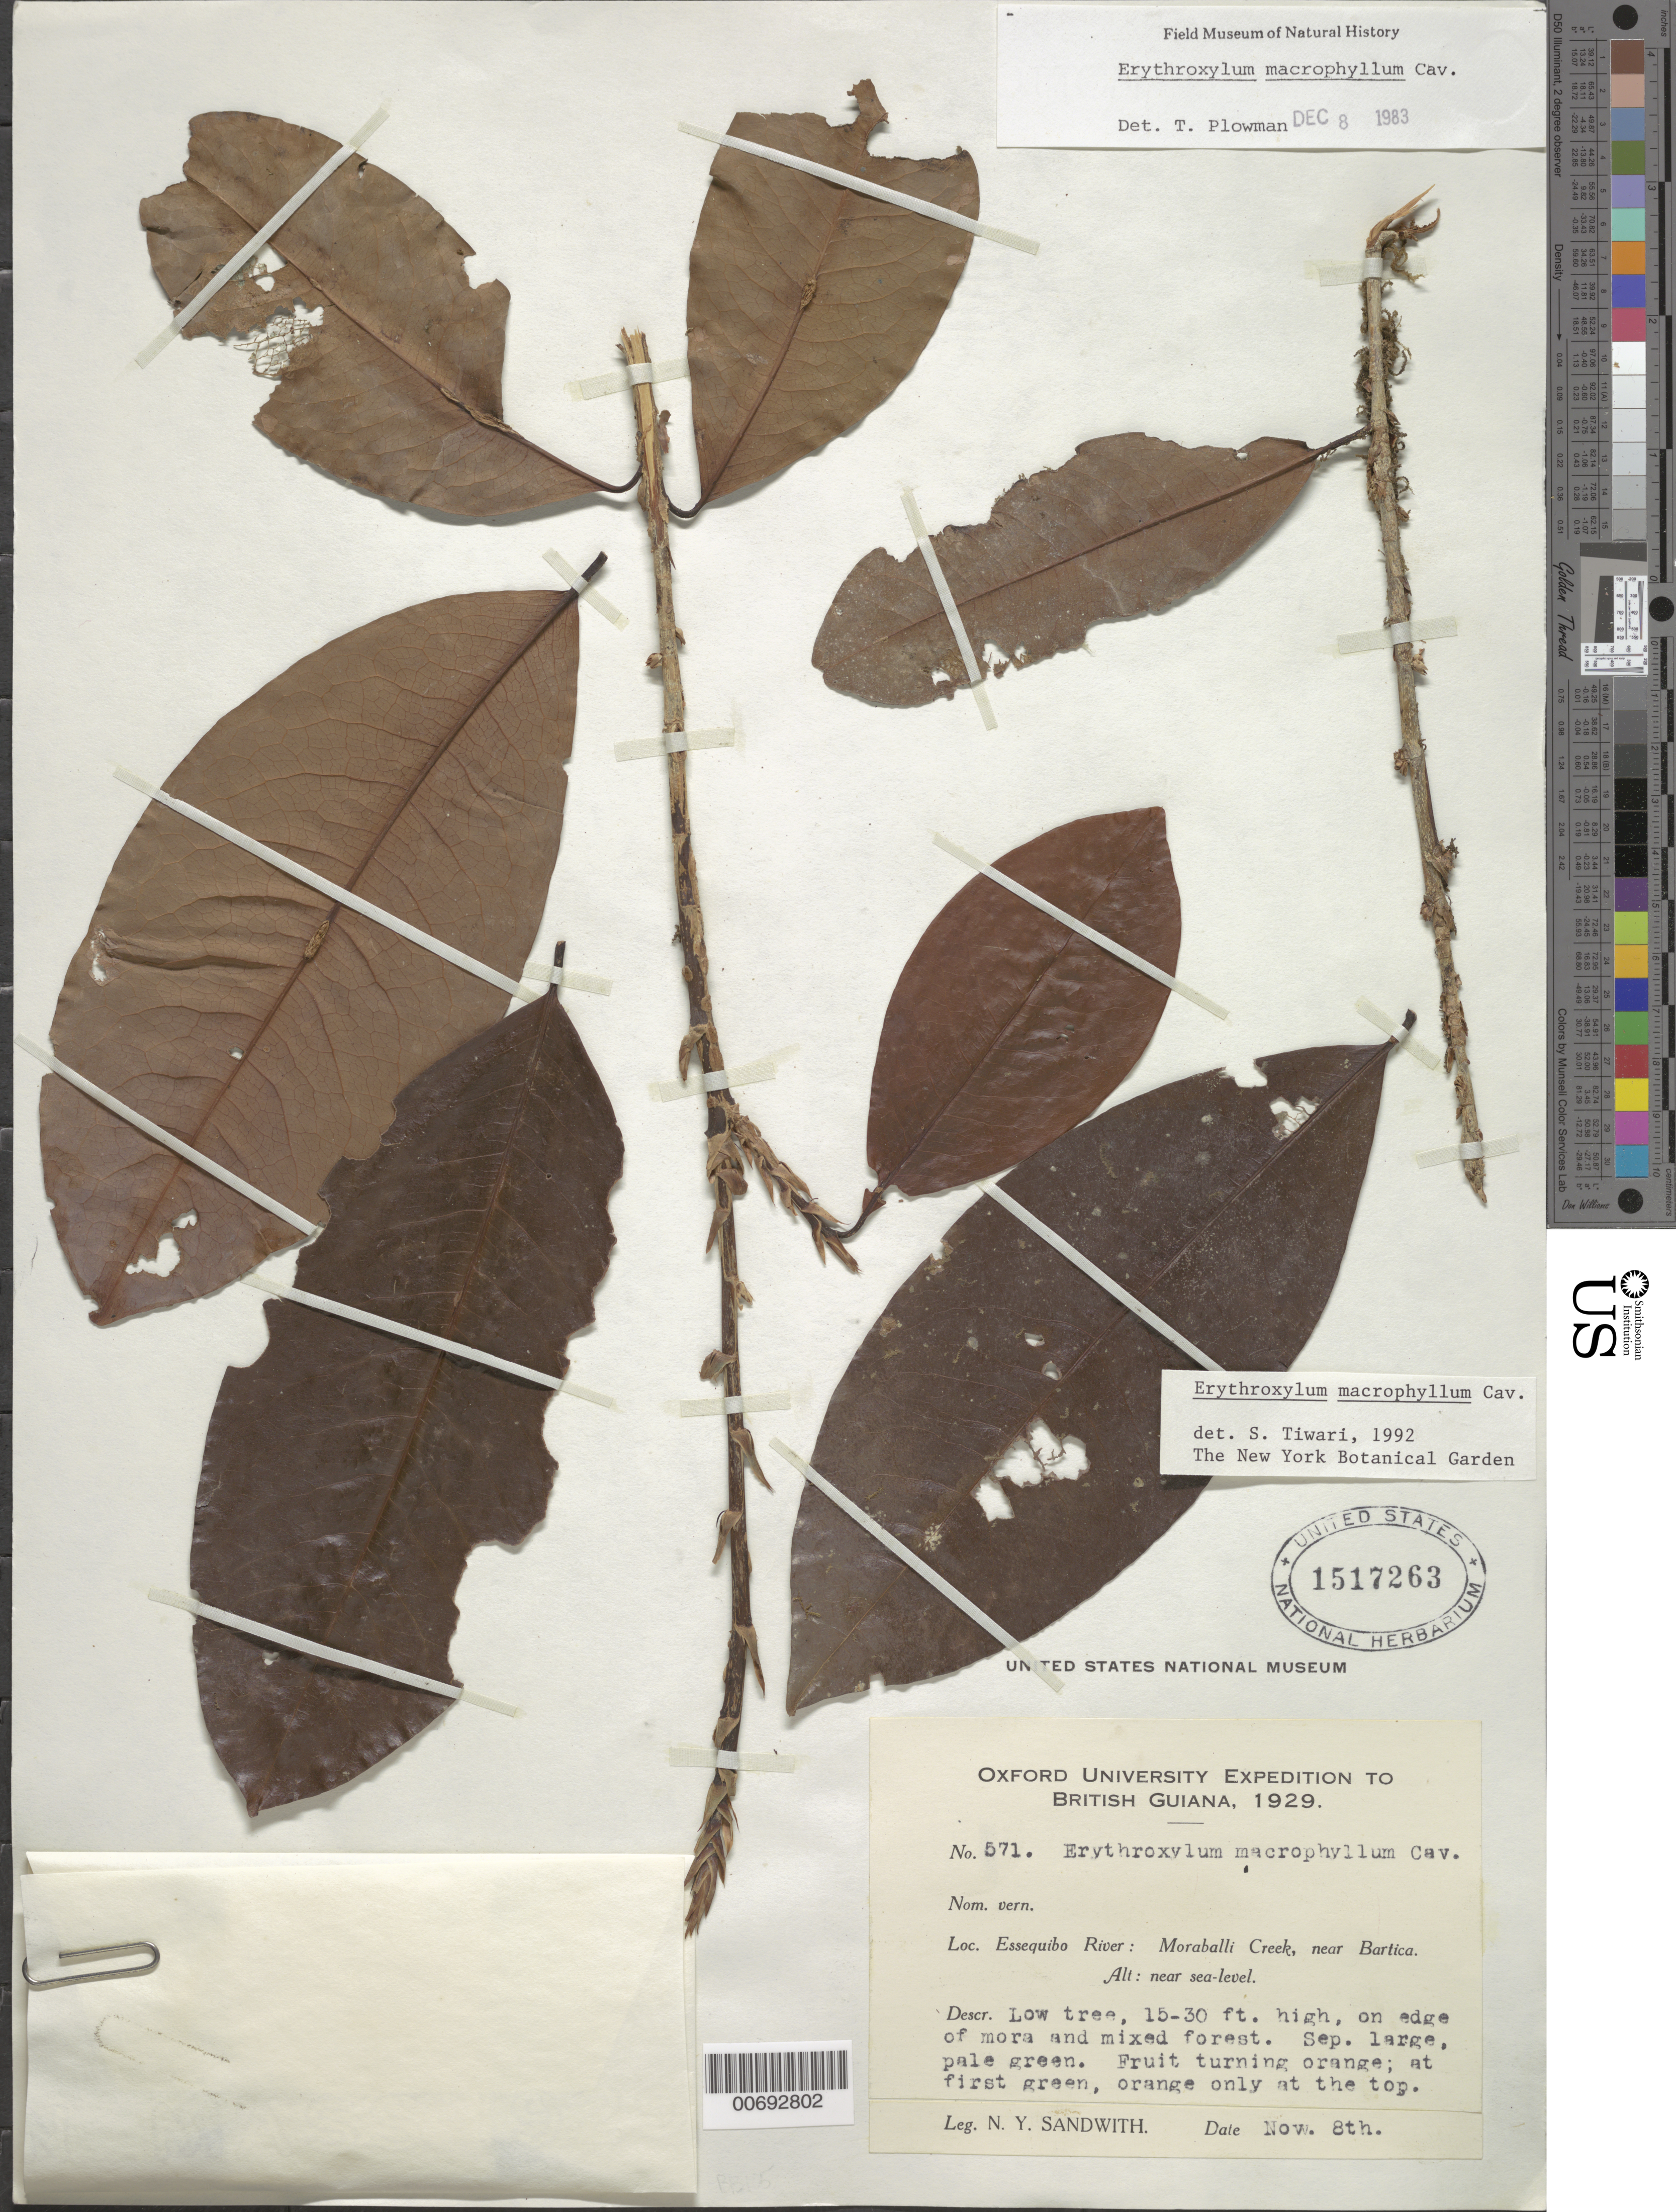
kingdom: Plantae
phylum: Tracheophyta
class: Magnoliopsida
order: Malpighiales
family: Erythroxylaceae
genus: Erythroxylum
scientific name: Erythroxylum macrophyllum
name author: Cav.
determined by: Tiwari, S.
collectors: N. Y. Sandwith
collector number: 571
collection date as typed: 8-Nov-29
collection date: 1929-11-08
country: Guyana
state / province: U. Demerara-Berbice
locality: Moraballi Creek, Essequibo R., near Bartica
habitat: Edge of mora and mixed forest;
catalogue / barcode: US 1517263